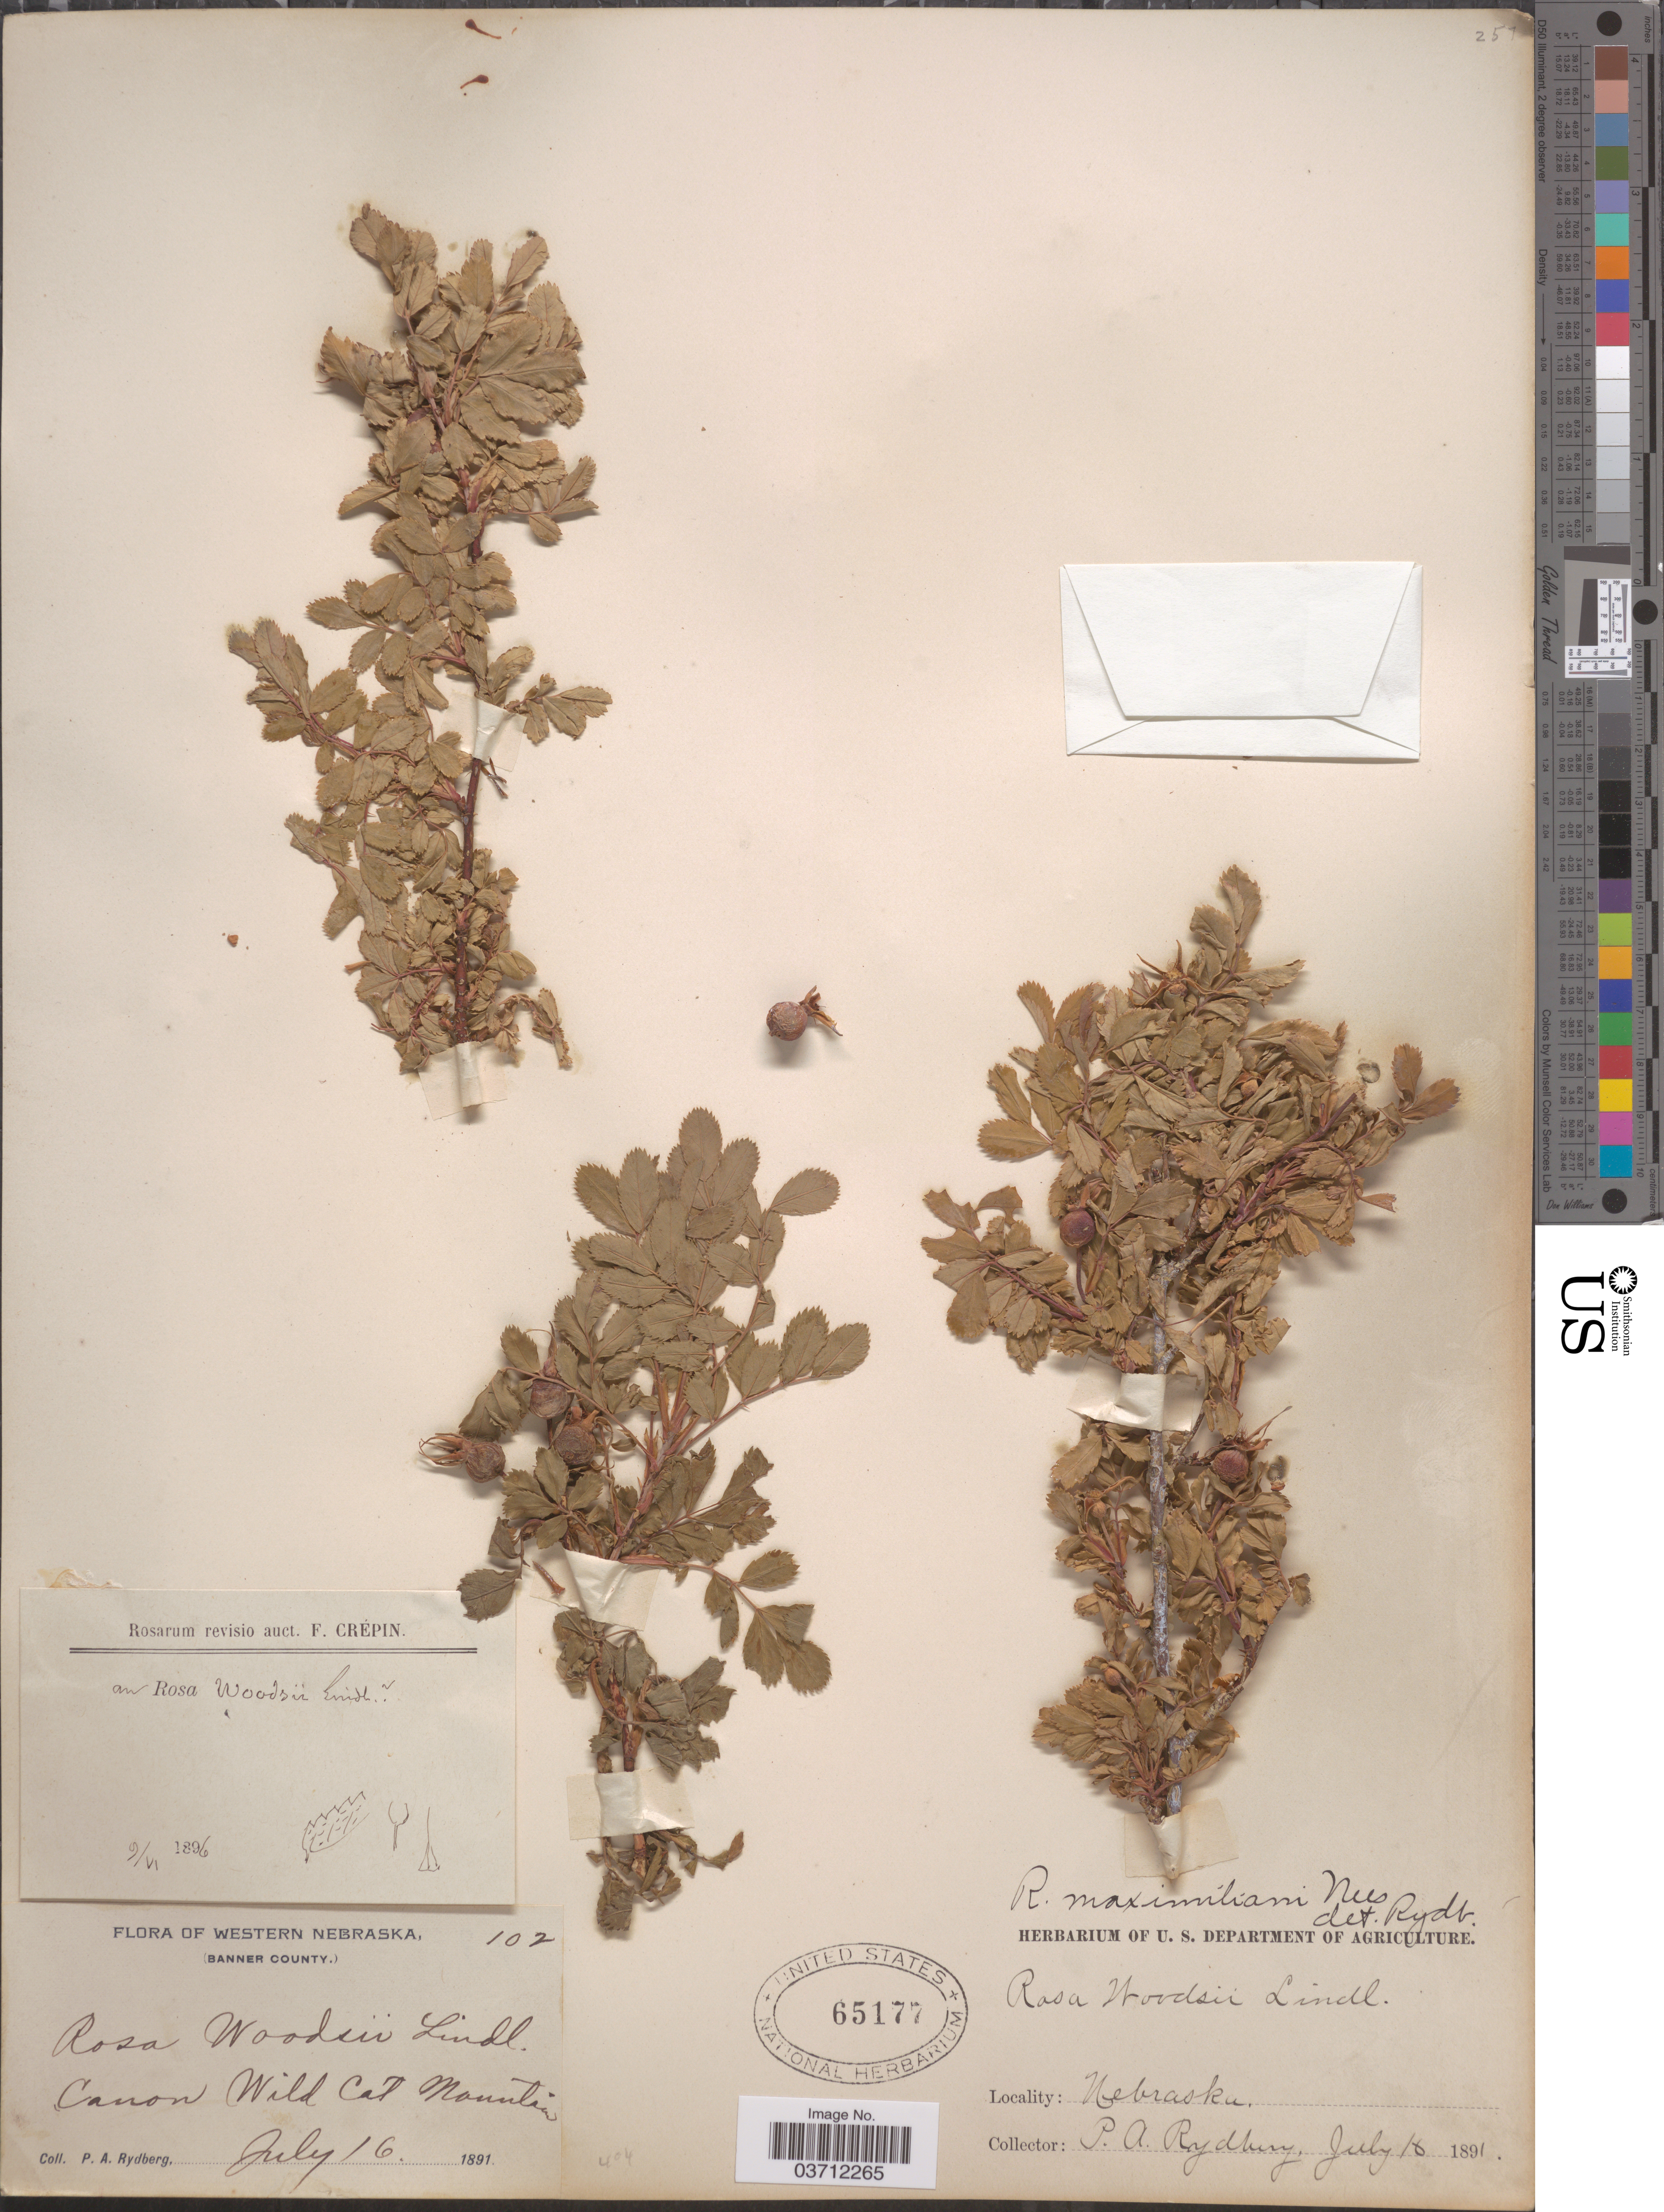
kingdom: Plantae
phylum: Tracheophyta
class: Magnoliopsida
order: Rosales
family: Rosaceae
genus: Rosa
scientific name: Rosa woodsii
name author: Lindl.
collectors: P. A. Rydberg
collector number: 102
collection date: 1891-07-16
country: United States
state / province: Nebraska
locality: Western Nebraska. (Banner County). Canon Wild Cat Mountain.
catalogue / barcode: US 65177